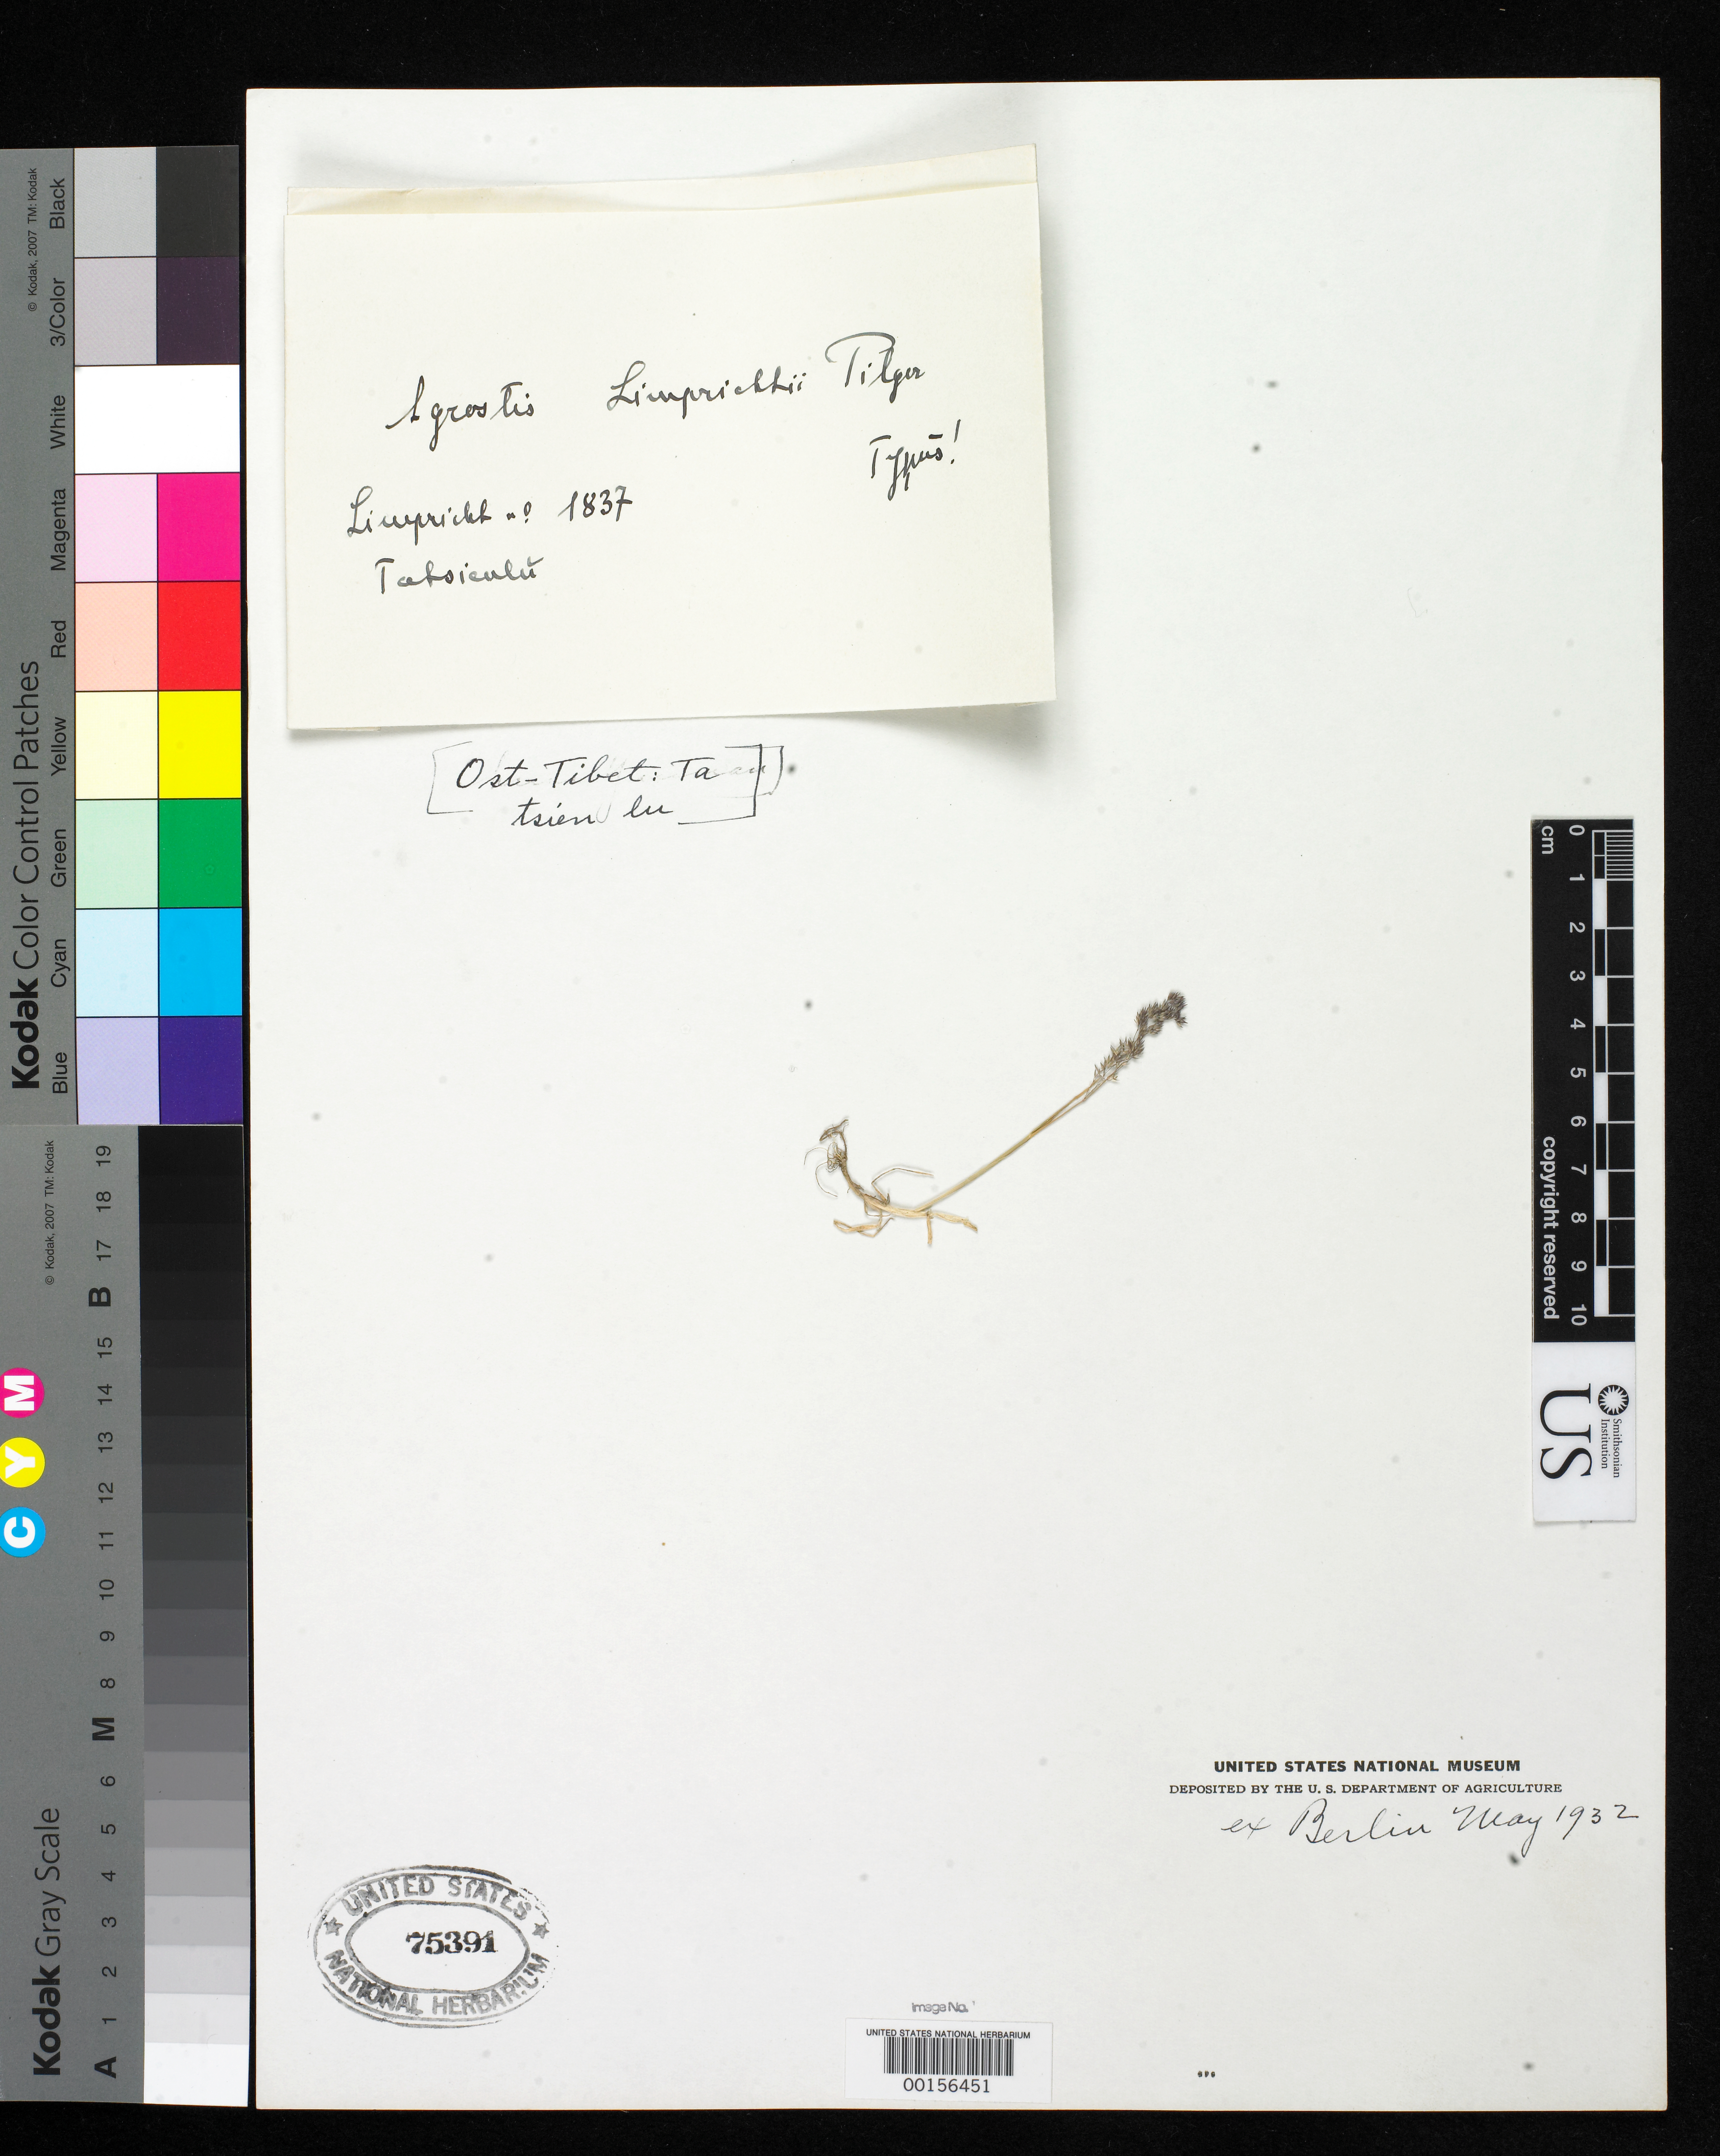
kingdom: Plantae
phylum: Tracheophyta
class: Liliopsida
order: Poales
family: Poaceae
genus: Agrostis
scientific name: Agrostis limprichtii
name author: Pilg.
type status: Type Fragment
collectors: H. W. Limpricht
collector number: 1837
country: China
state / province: Xizang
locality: Ta Tsien Lu, Steinige hange bei Tissu zwischen Dem gila Und Ania Ngpa.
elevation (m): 3900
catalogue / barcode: US 75391